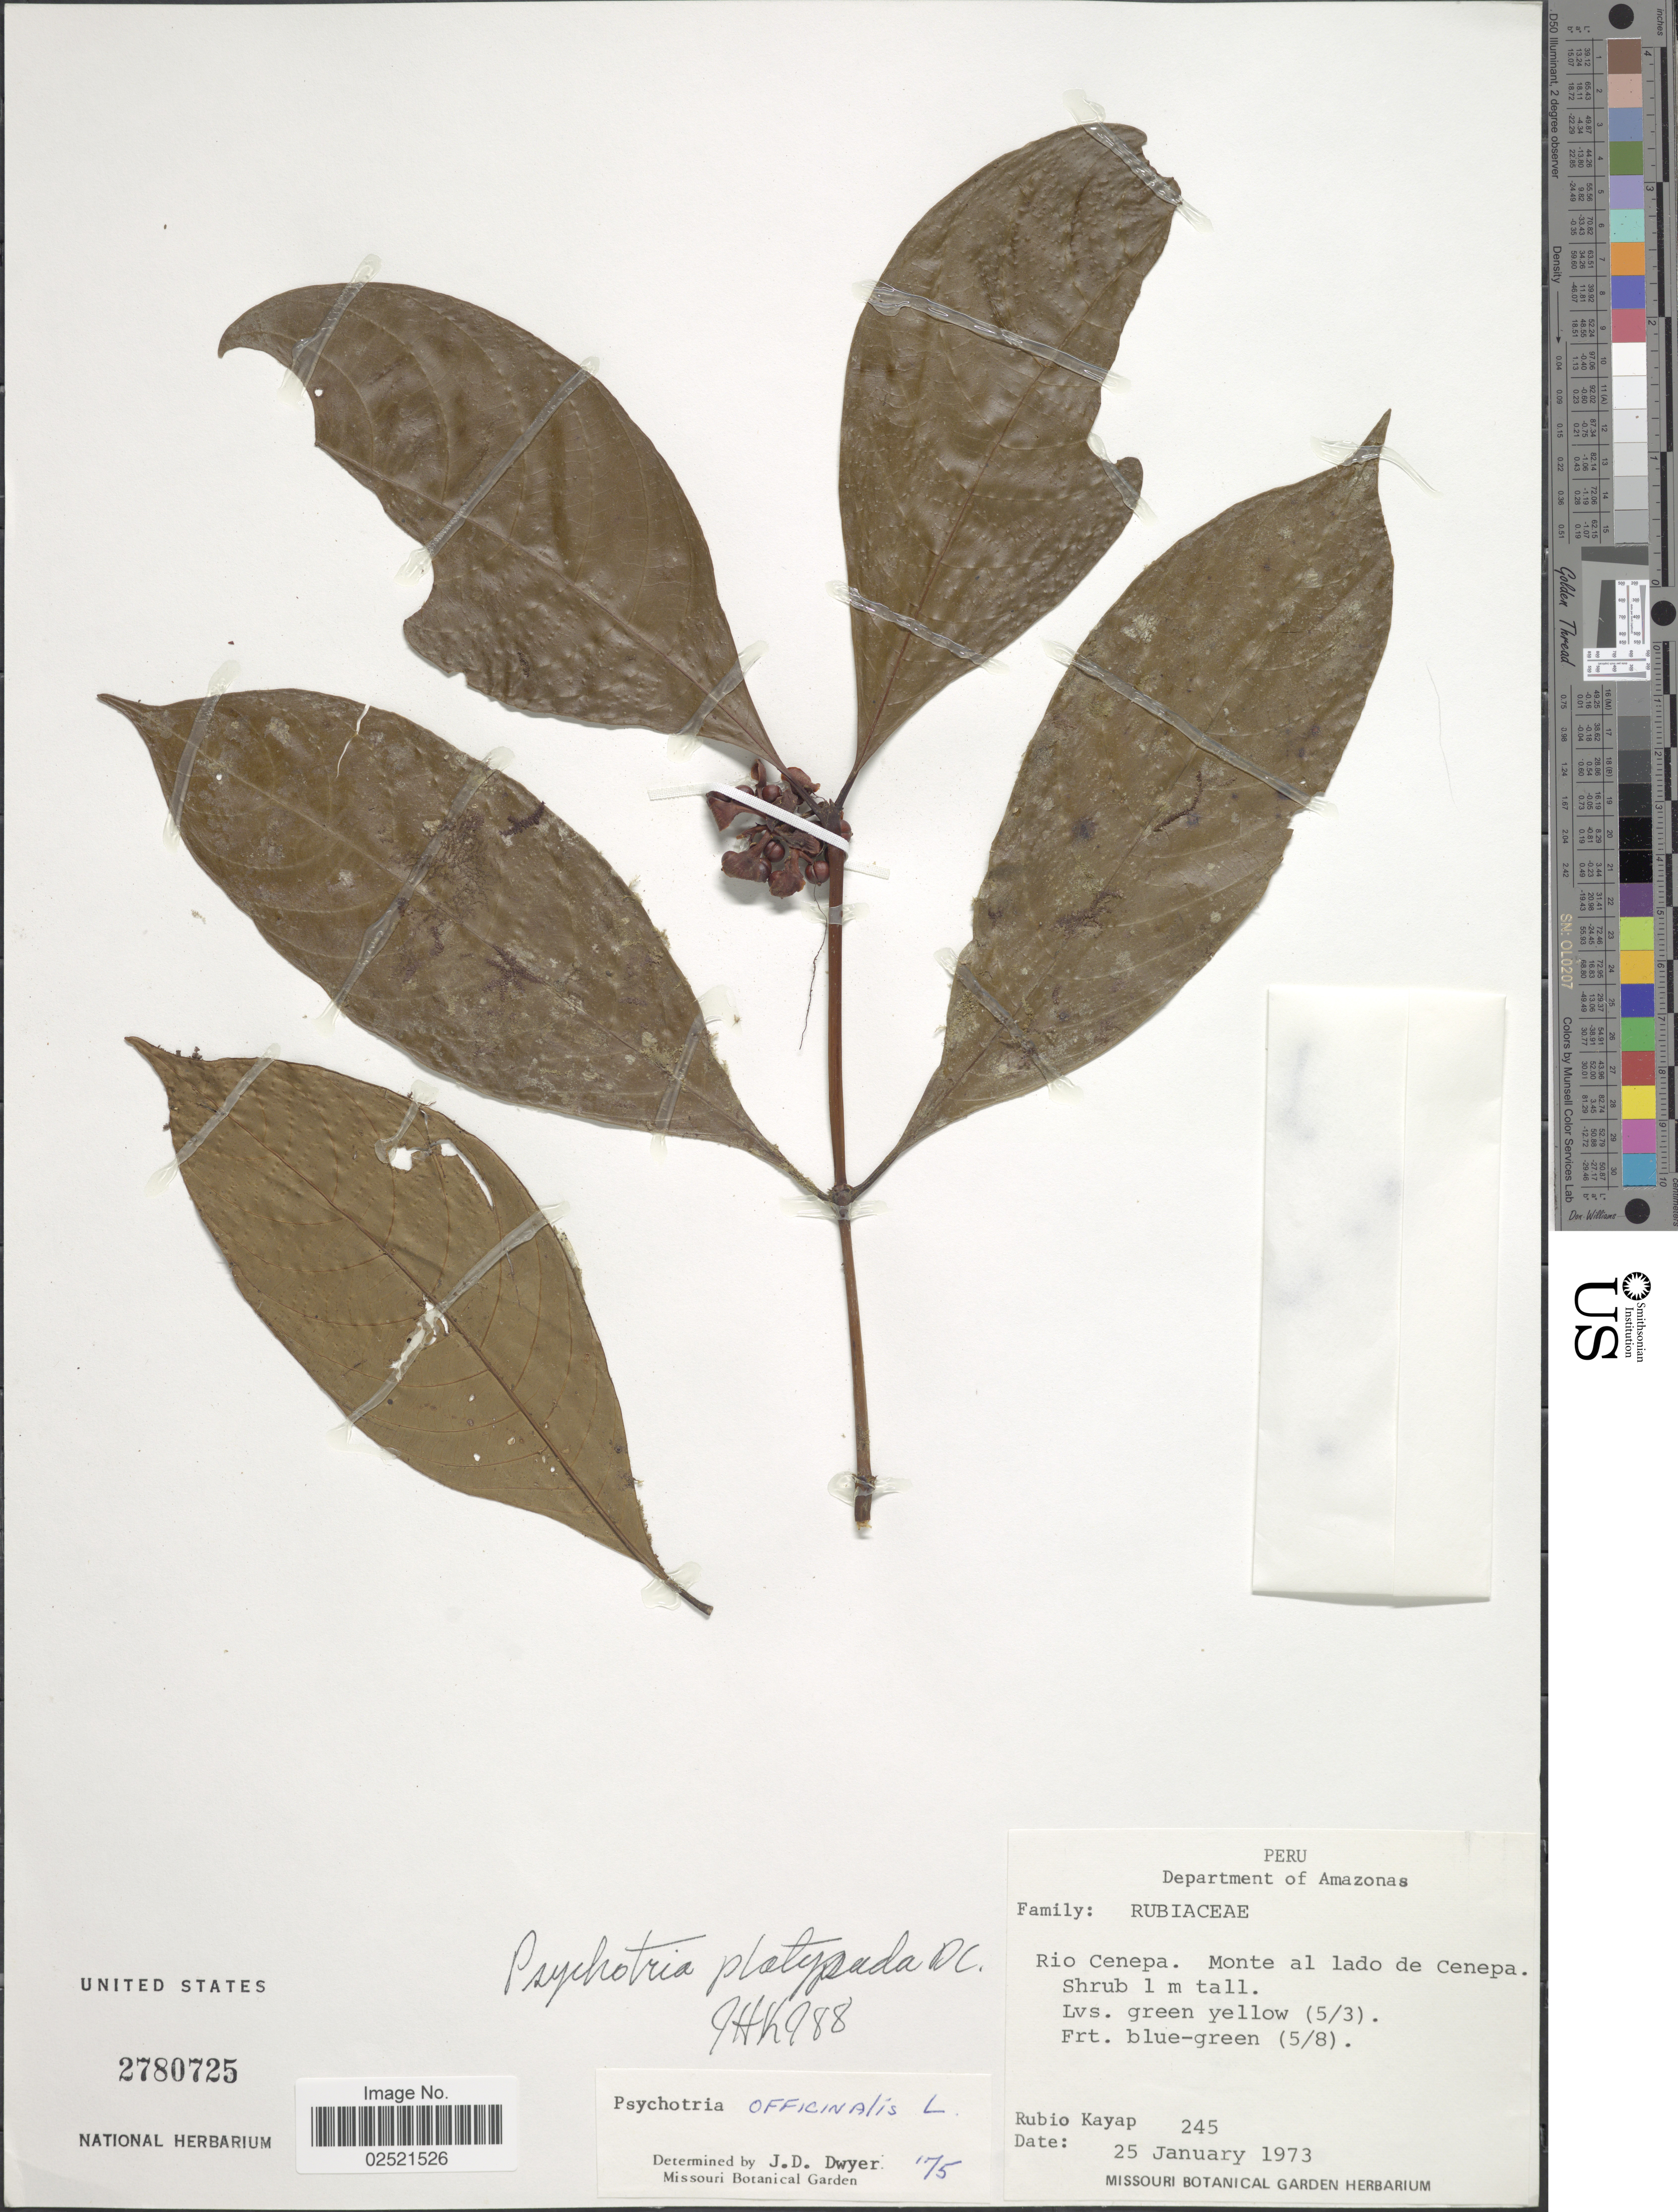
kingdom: Plantae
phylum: Tracheophyta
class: Magnoliopsida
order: Gentianales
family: Rubiaceae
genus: Psychotria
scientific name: Psychotria platypoda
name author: DC.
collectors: R. Kayap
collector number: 245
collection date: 1973-01-25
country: Peru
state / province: Amazonas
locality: Rio Cenepa, Monte al lado de Cenepa.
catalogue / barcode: US 2780725